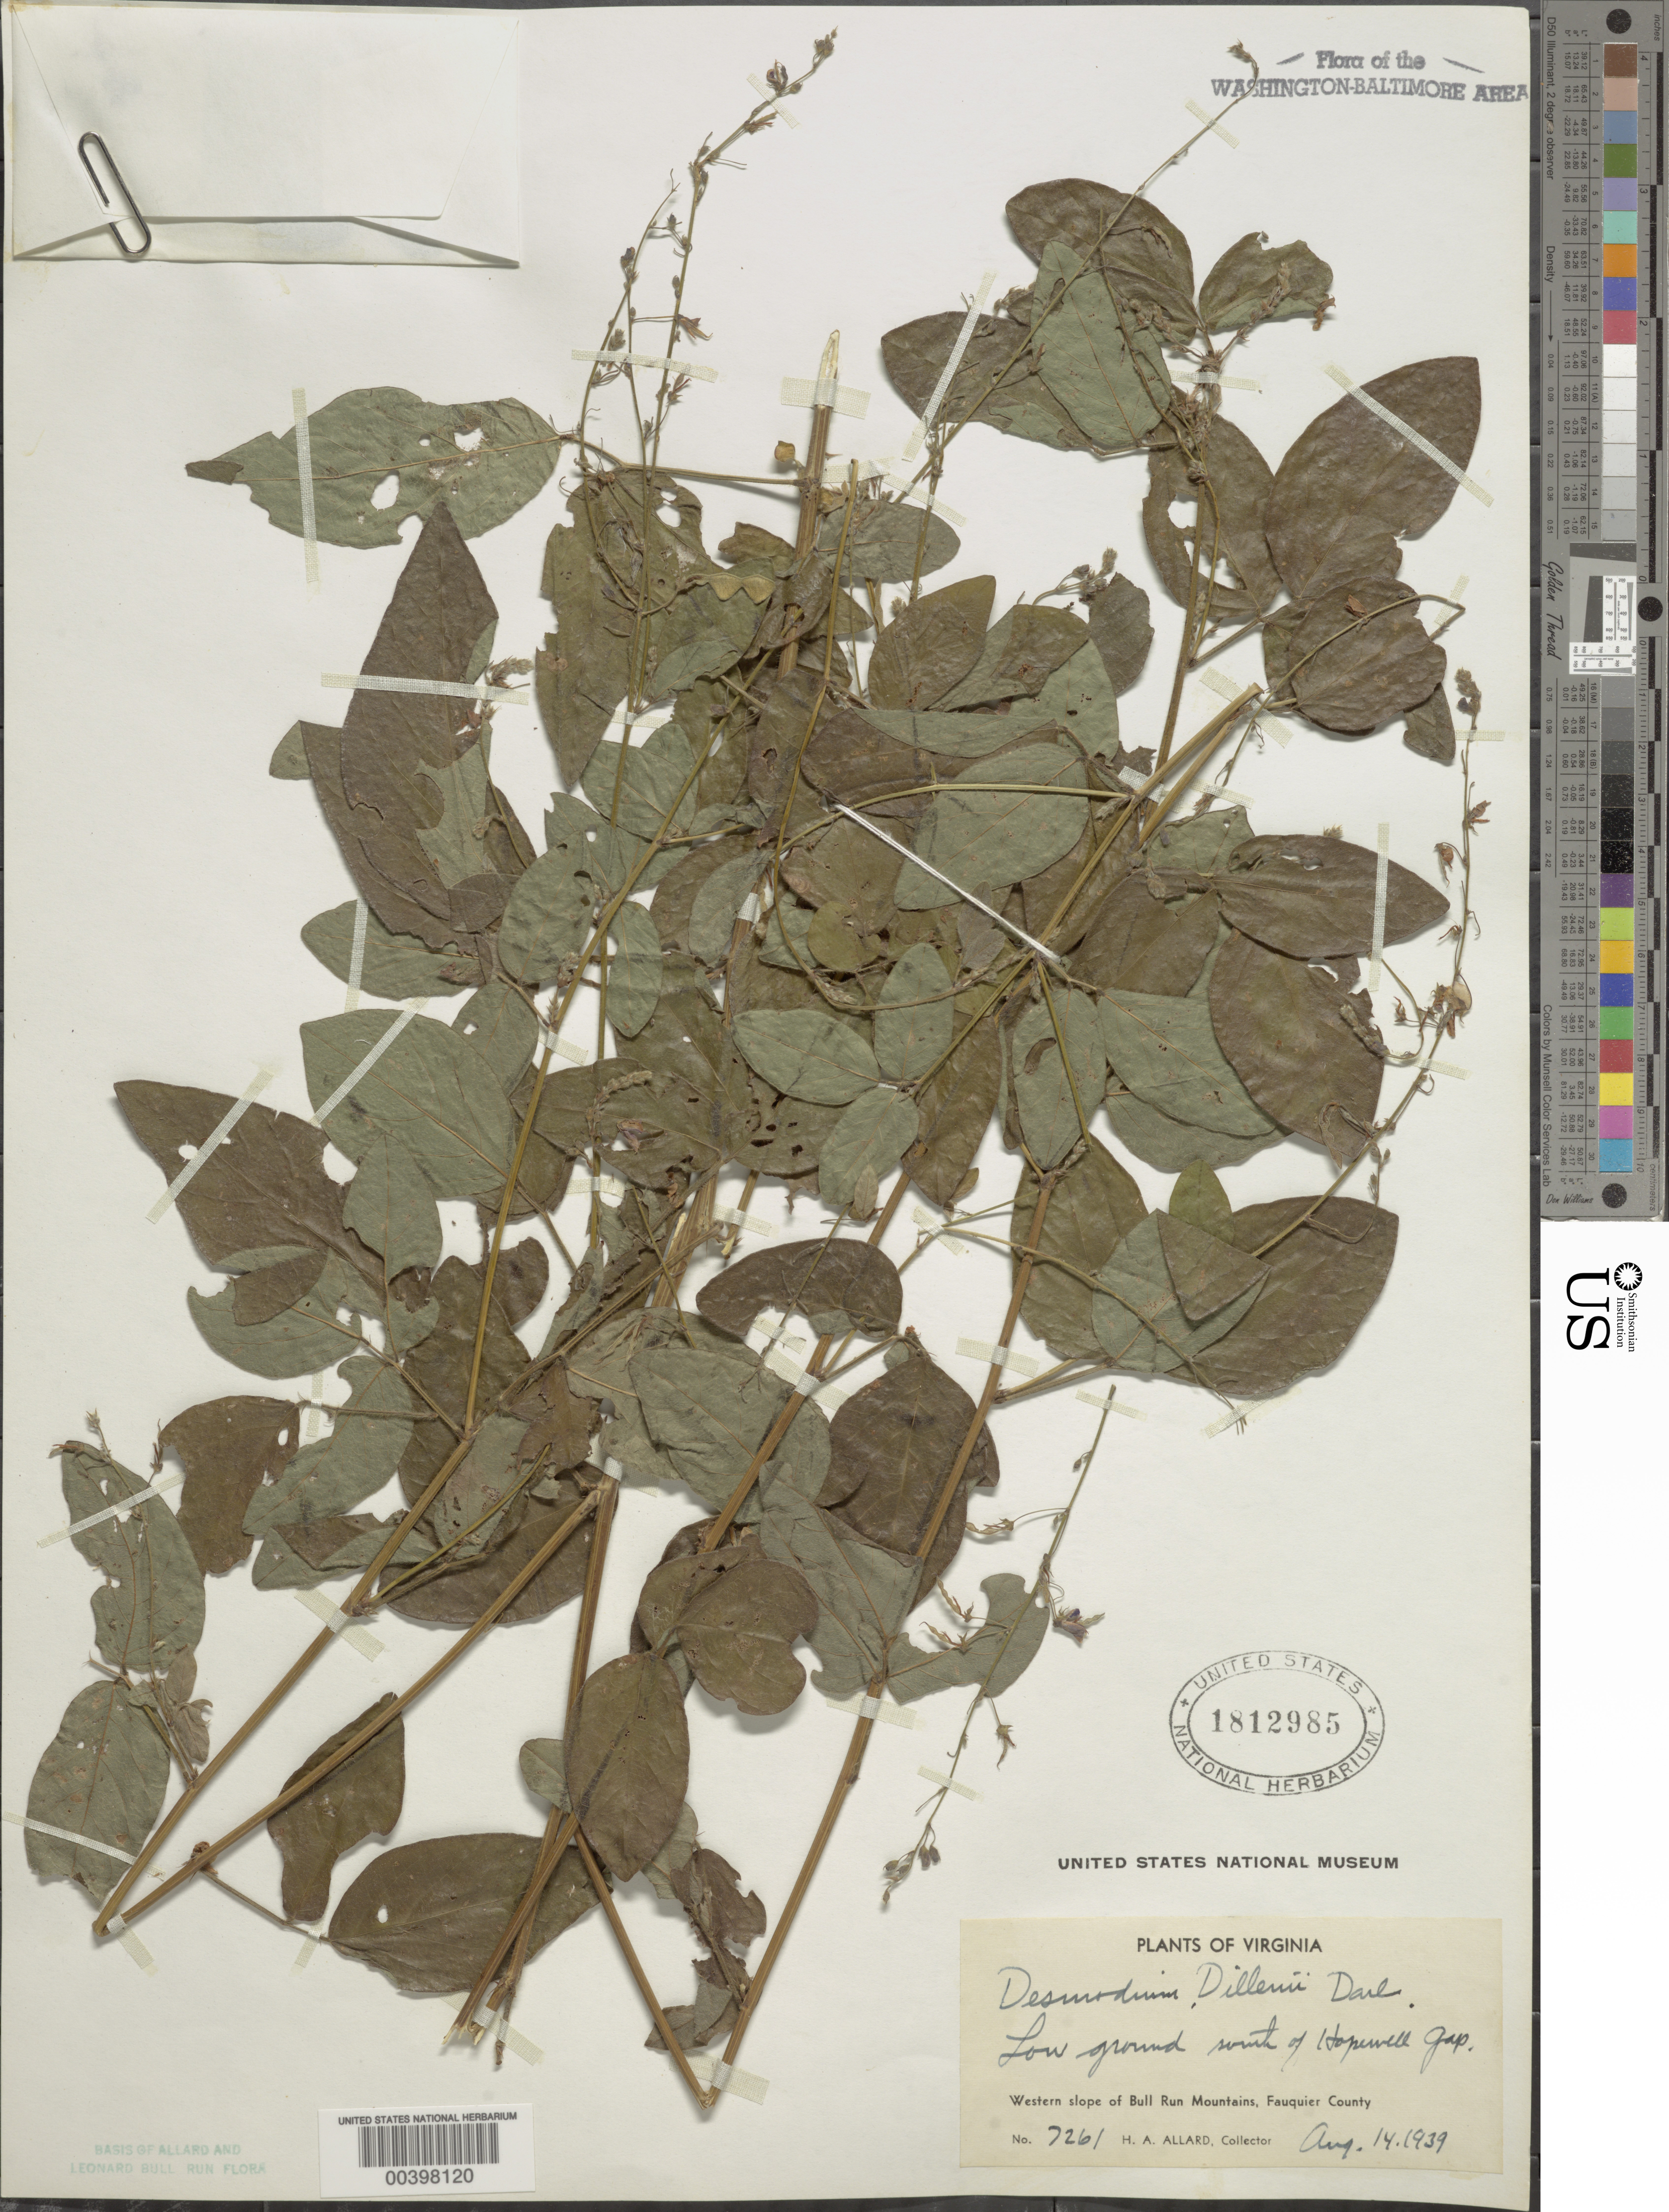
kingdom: Plantae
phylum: Tracheophyta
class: Magnoliopsida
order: Fabales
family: Fabaceae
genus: Desmodium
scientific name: Desmodium glabellum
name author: (Michx.) DC.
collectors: H. A. Allard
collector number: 7261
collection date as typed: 14 Aug 1939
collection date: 1939-08-14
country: United States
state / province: Virginia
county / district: Fauquier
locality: South of Hopewell Gap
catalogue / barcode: US 1812985